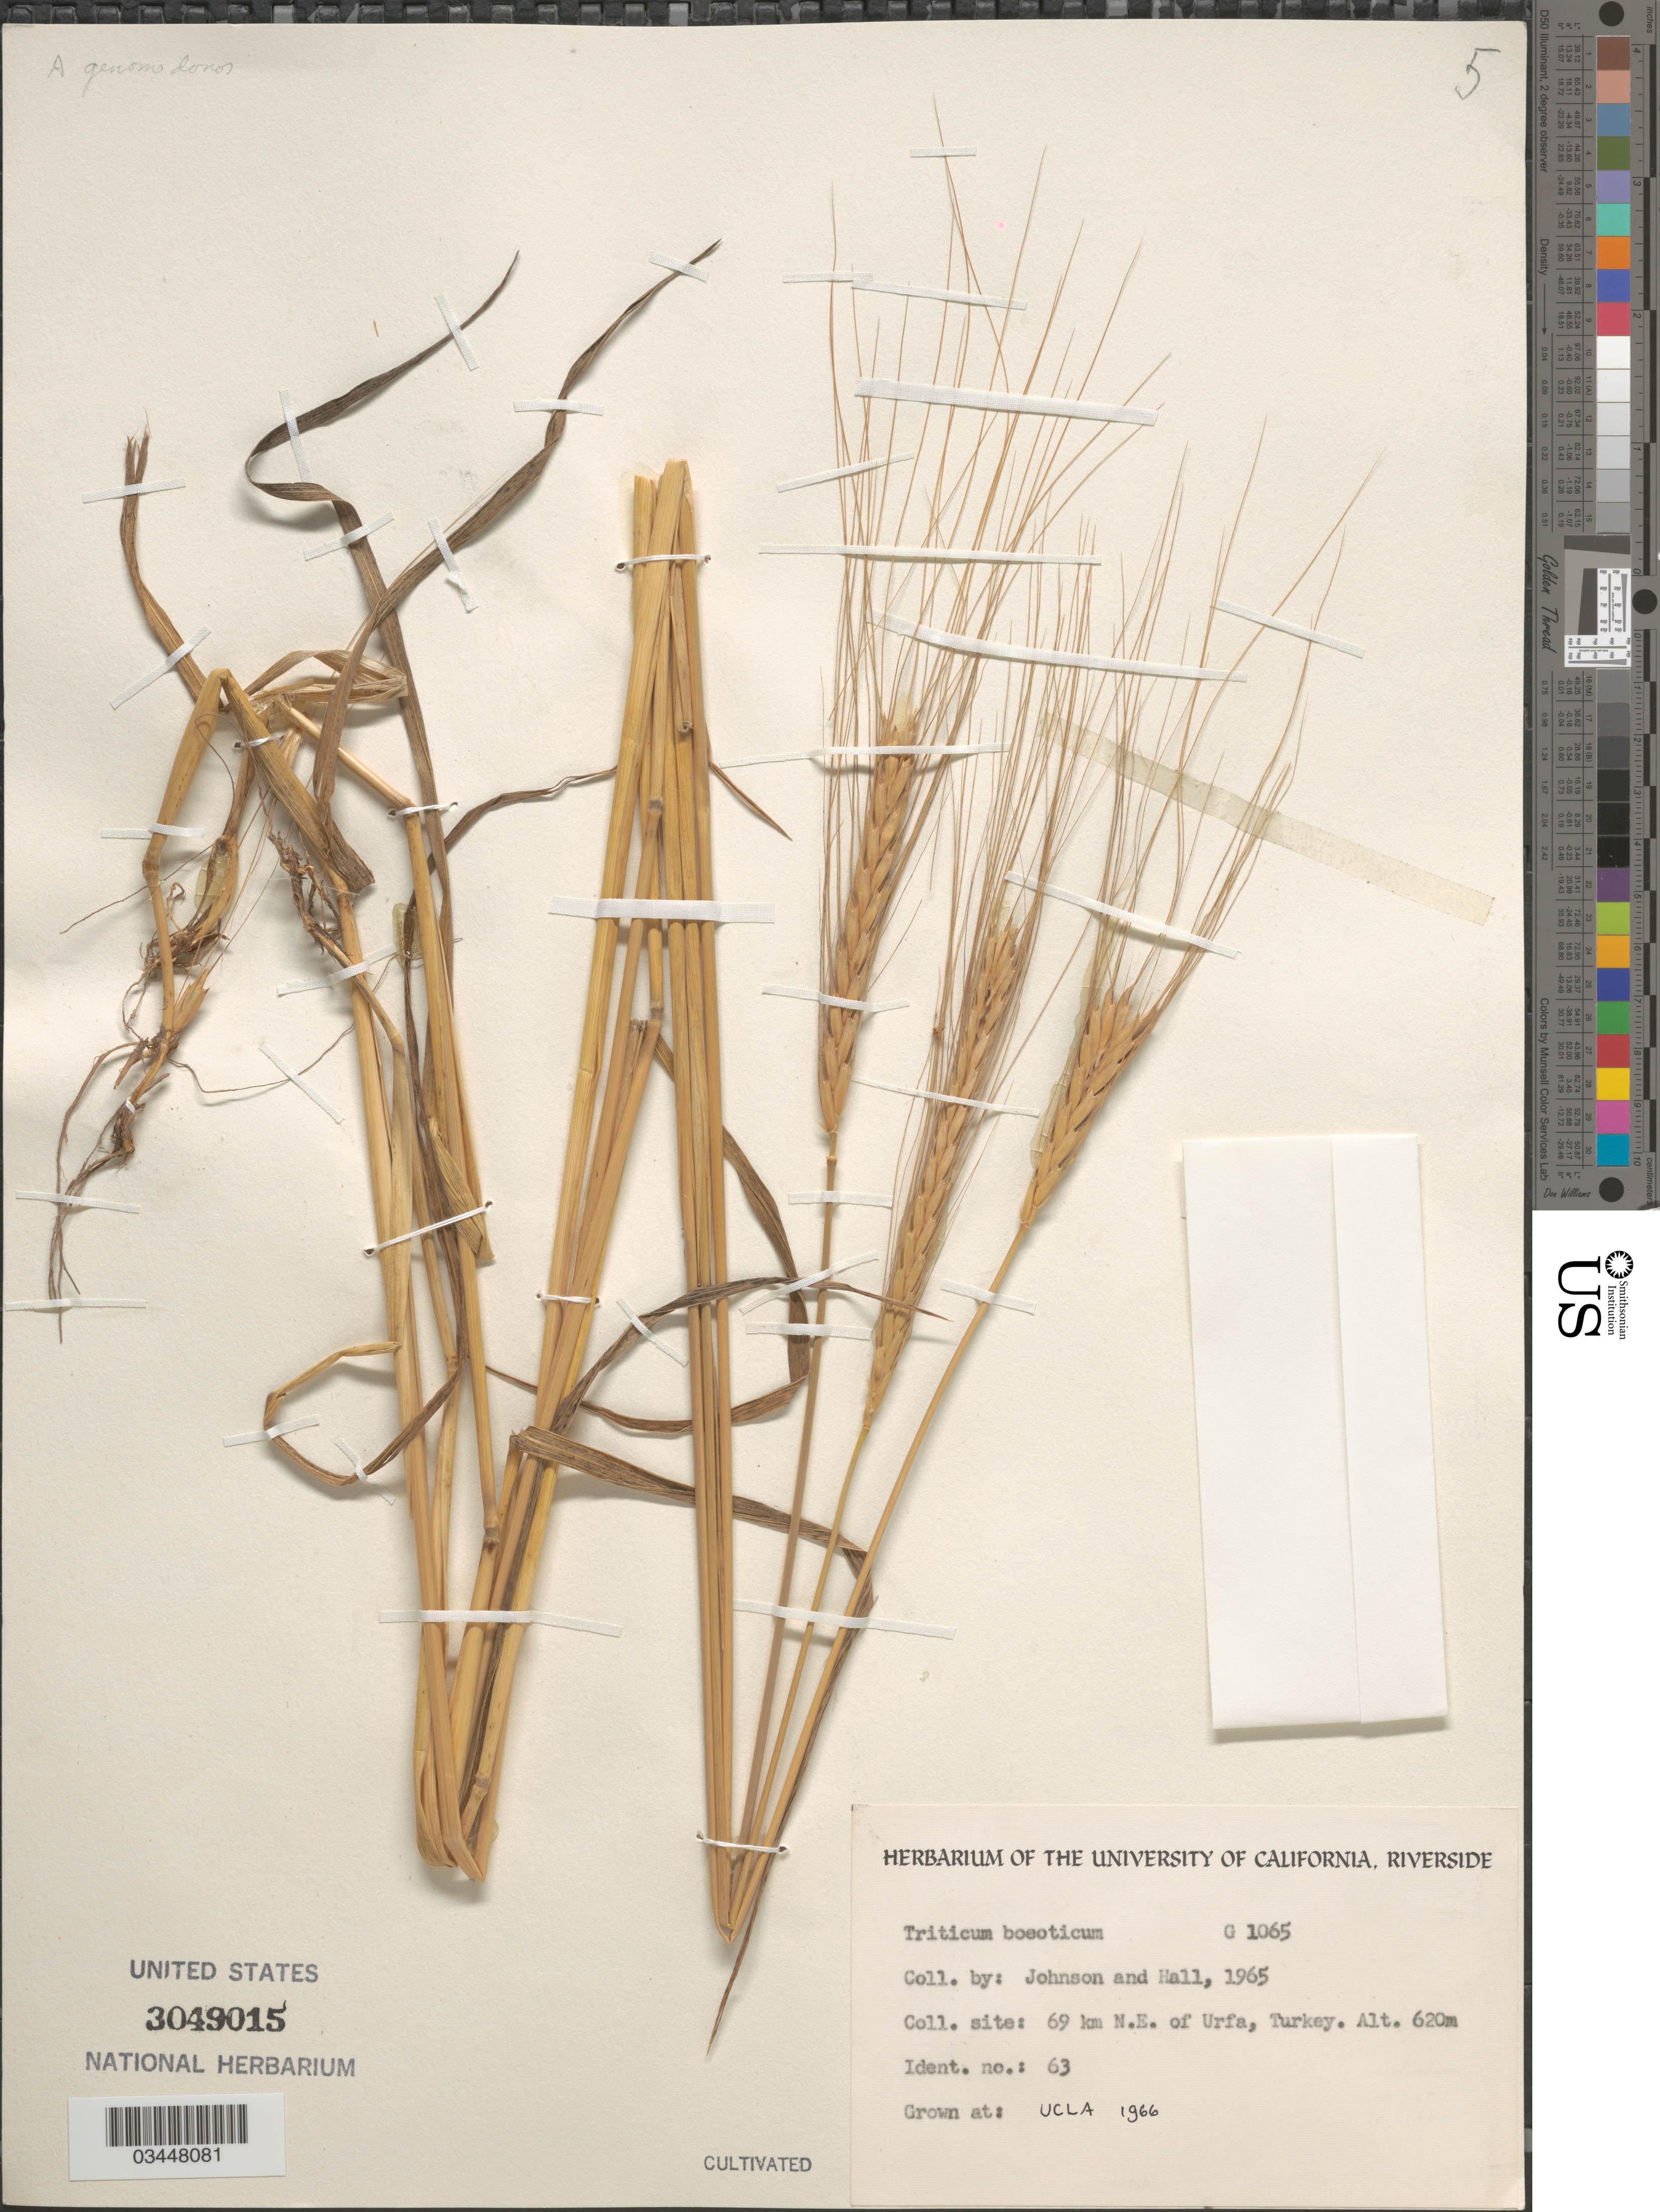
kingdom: Plantae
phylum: Tracheophyta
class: Liliopsida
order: Poales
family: Poaceae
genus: Triticum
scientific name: Triticum boeoticum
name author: Boiss.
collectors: ex herb. Univ. of California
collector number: G1065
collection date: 1966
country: United States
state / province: California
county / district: Los Angeles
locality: UCLA.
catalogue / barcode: US 3049015